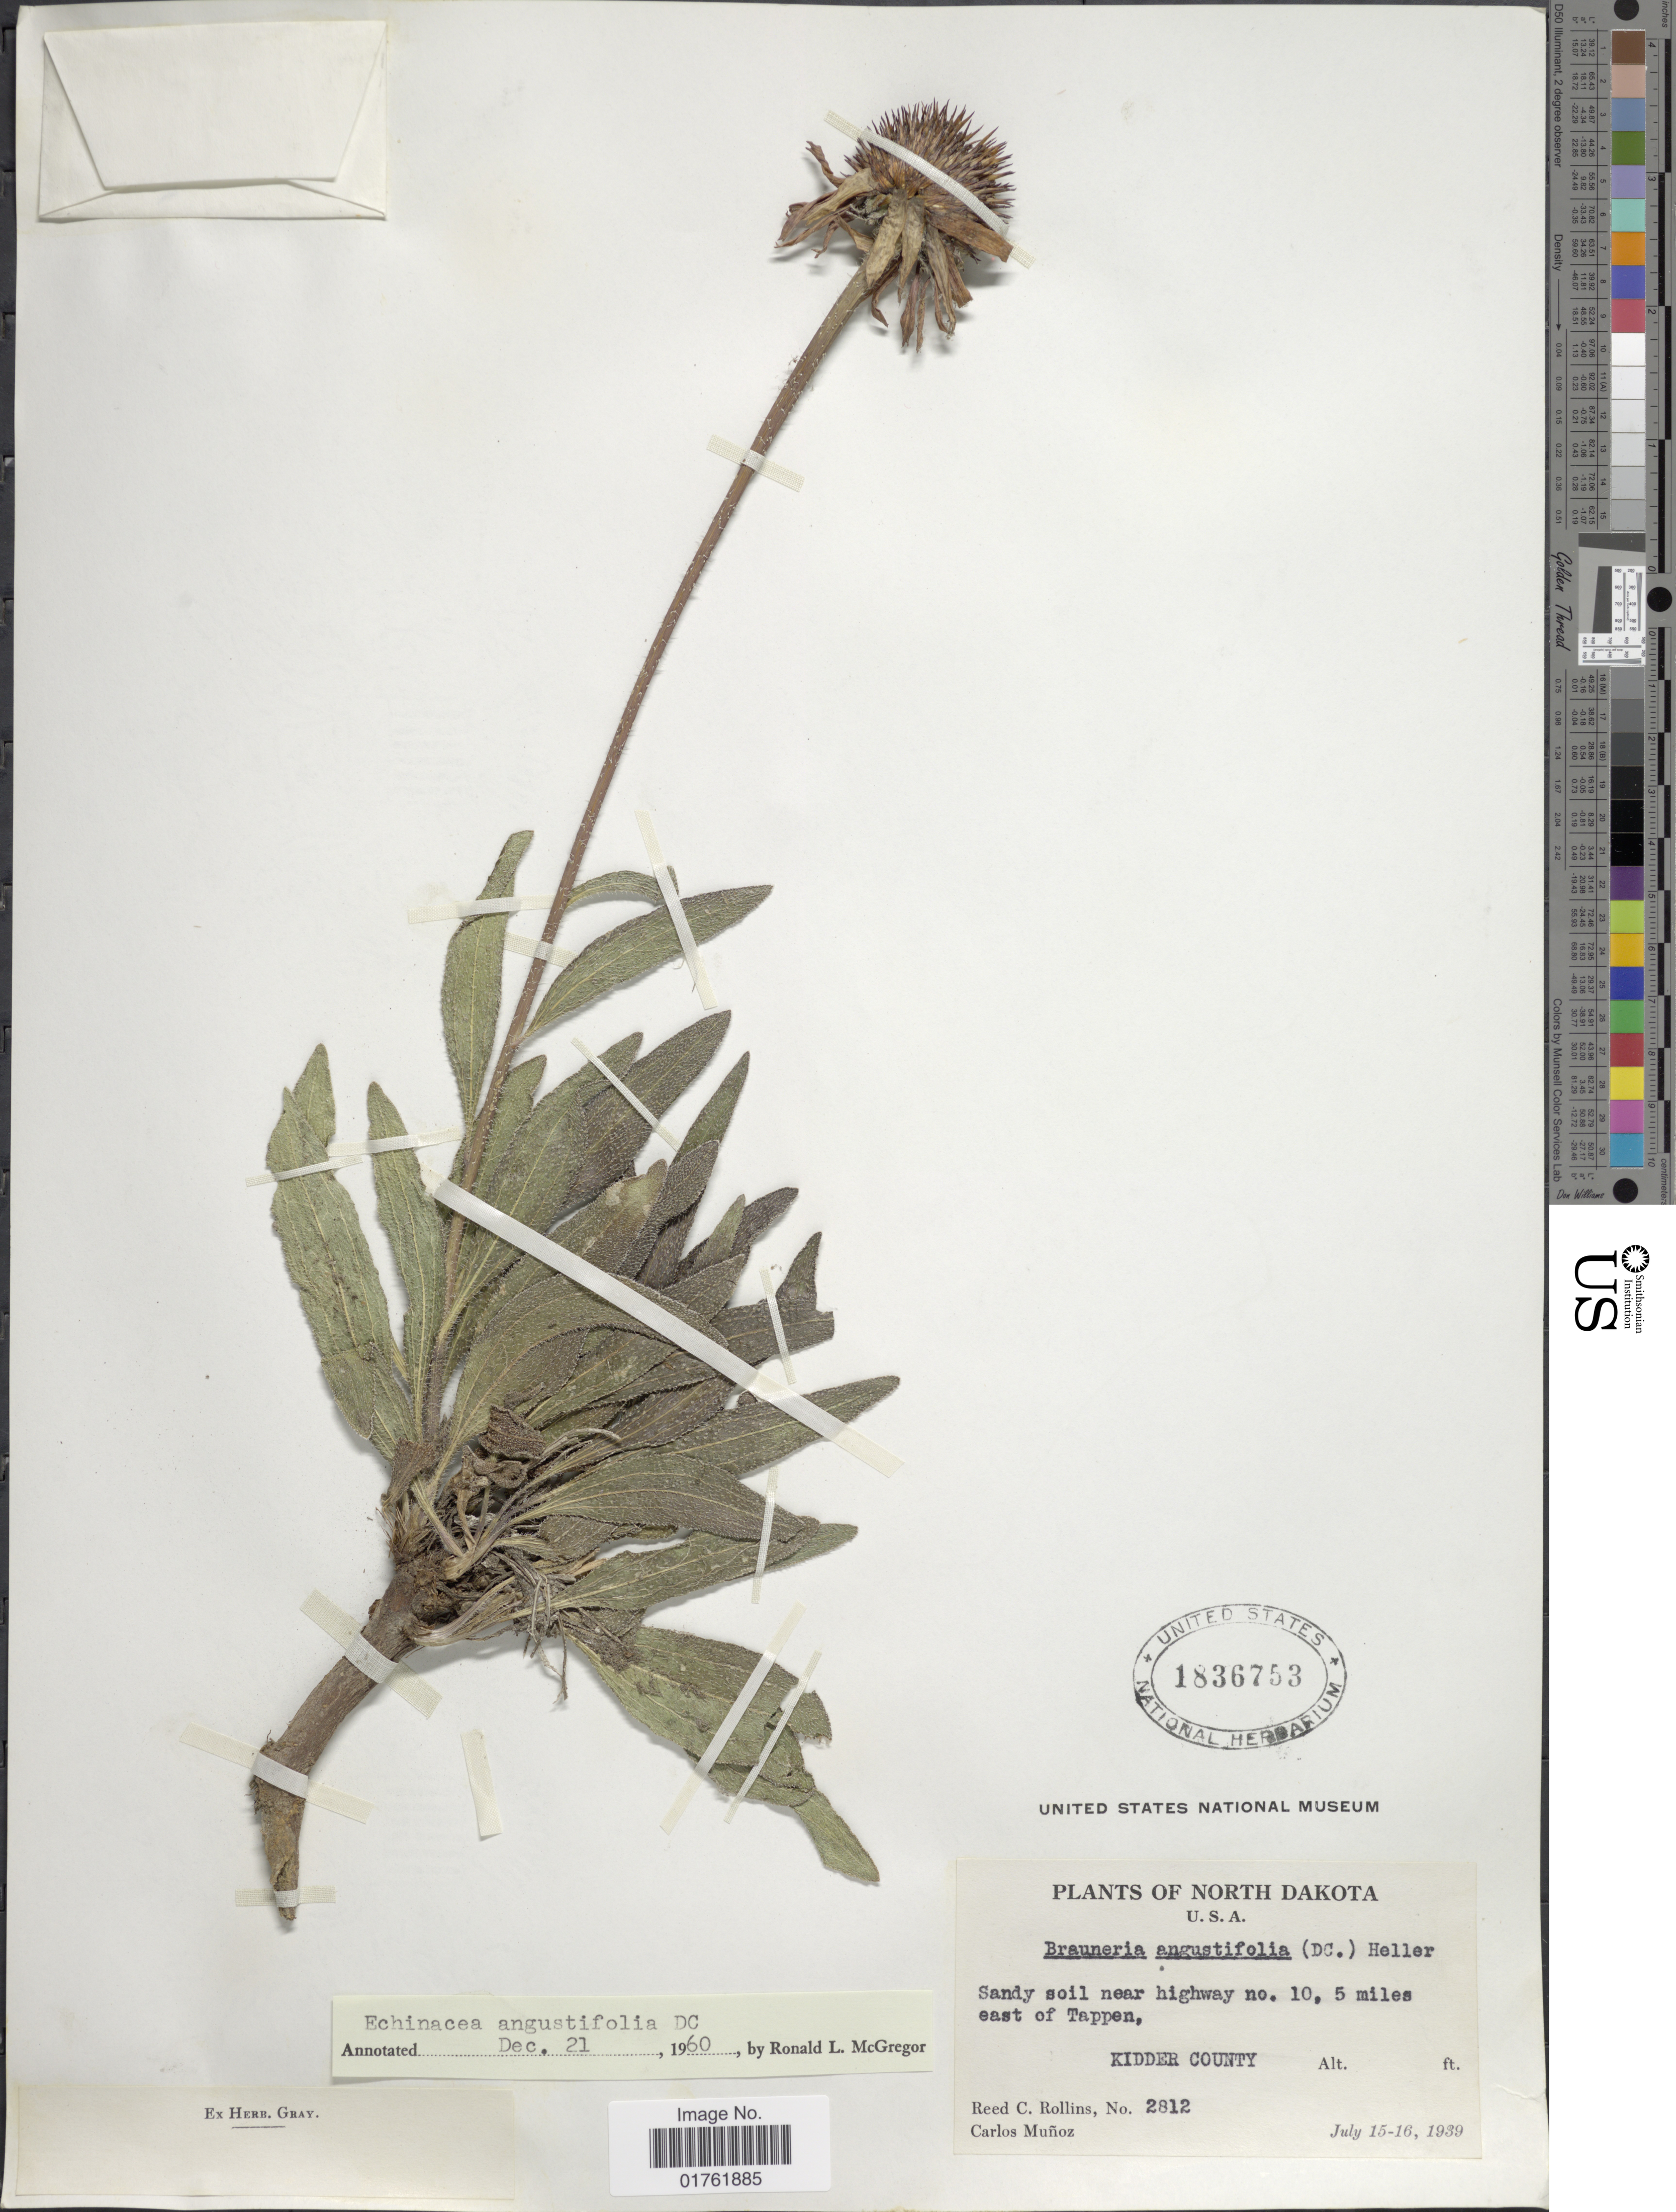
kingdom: Plantae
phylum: Tracheophyta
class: Magnoliopsida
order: Asterales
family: Asteraceae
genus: Echinacea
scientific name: Echinacea angustifolia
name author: DC.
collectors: R. C. Rollins & C. Muñoz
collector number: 2812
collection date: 1939-07-15/1939-07-16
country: United States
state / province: North Dakota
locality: Sandy soil near highway no. 10, 5 miles east of Tappen, Kidder County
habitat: sandy soil near highway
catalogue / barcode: US 1836753